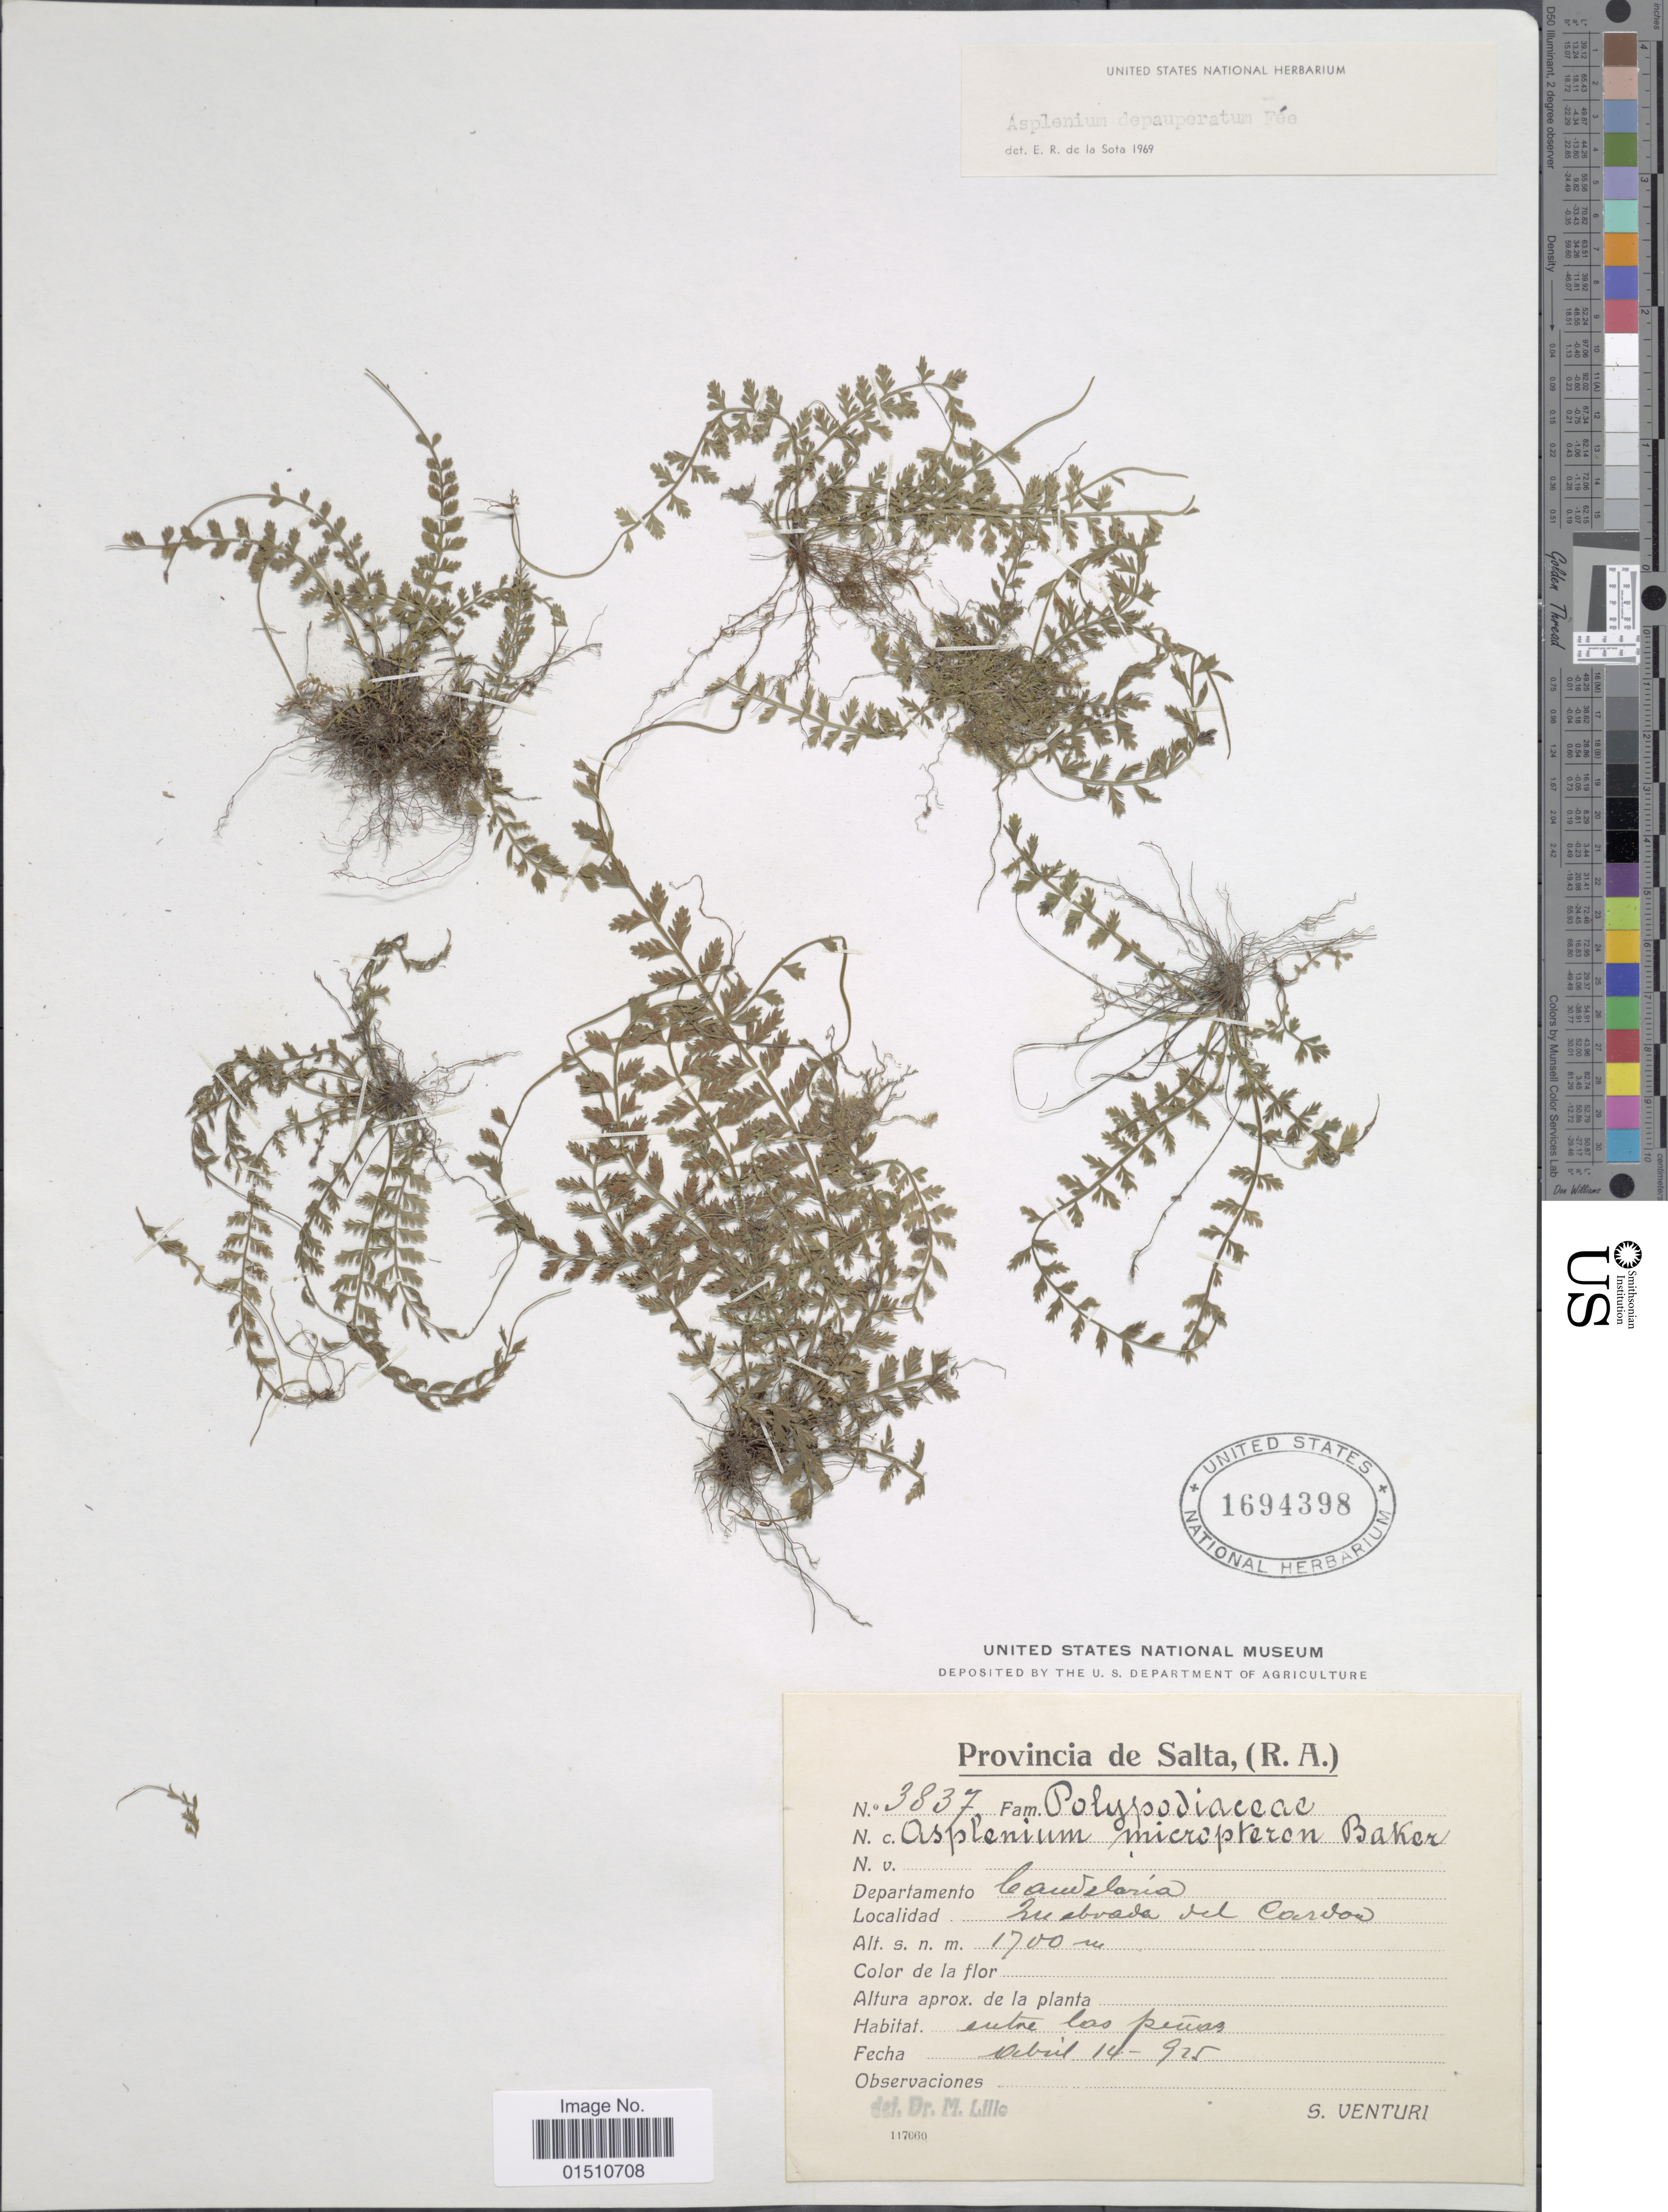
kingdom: Plantae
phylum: Tracheophyta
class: Polypodiopsida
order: Polypodiales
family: Aspleniaceae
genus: Asplenium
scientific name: Asplenium depauperatum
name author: Fée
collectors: S. Venturi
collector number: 3837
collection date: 1925-04-14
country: Argentina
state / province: Salta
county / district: Candelaria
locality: Quebrada del Cardón .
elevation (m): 1700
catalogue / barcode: US 1694398